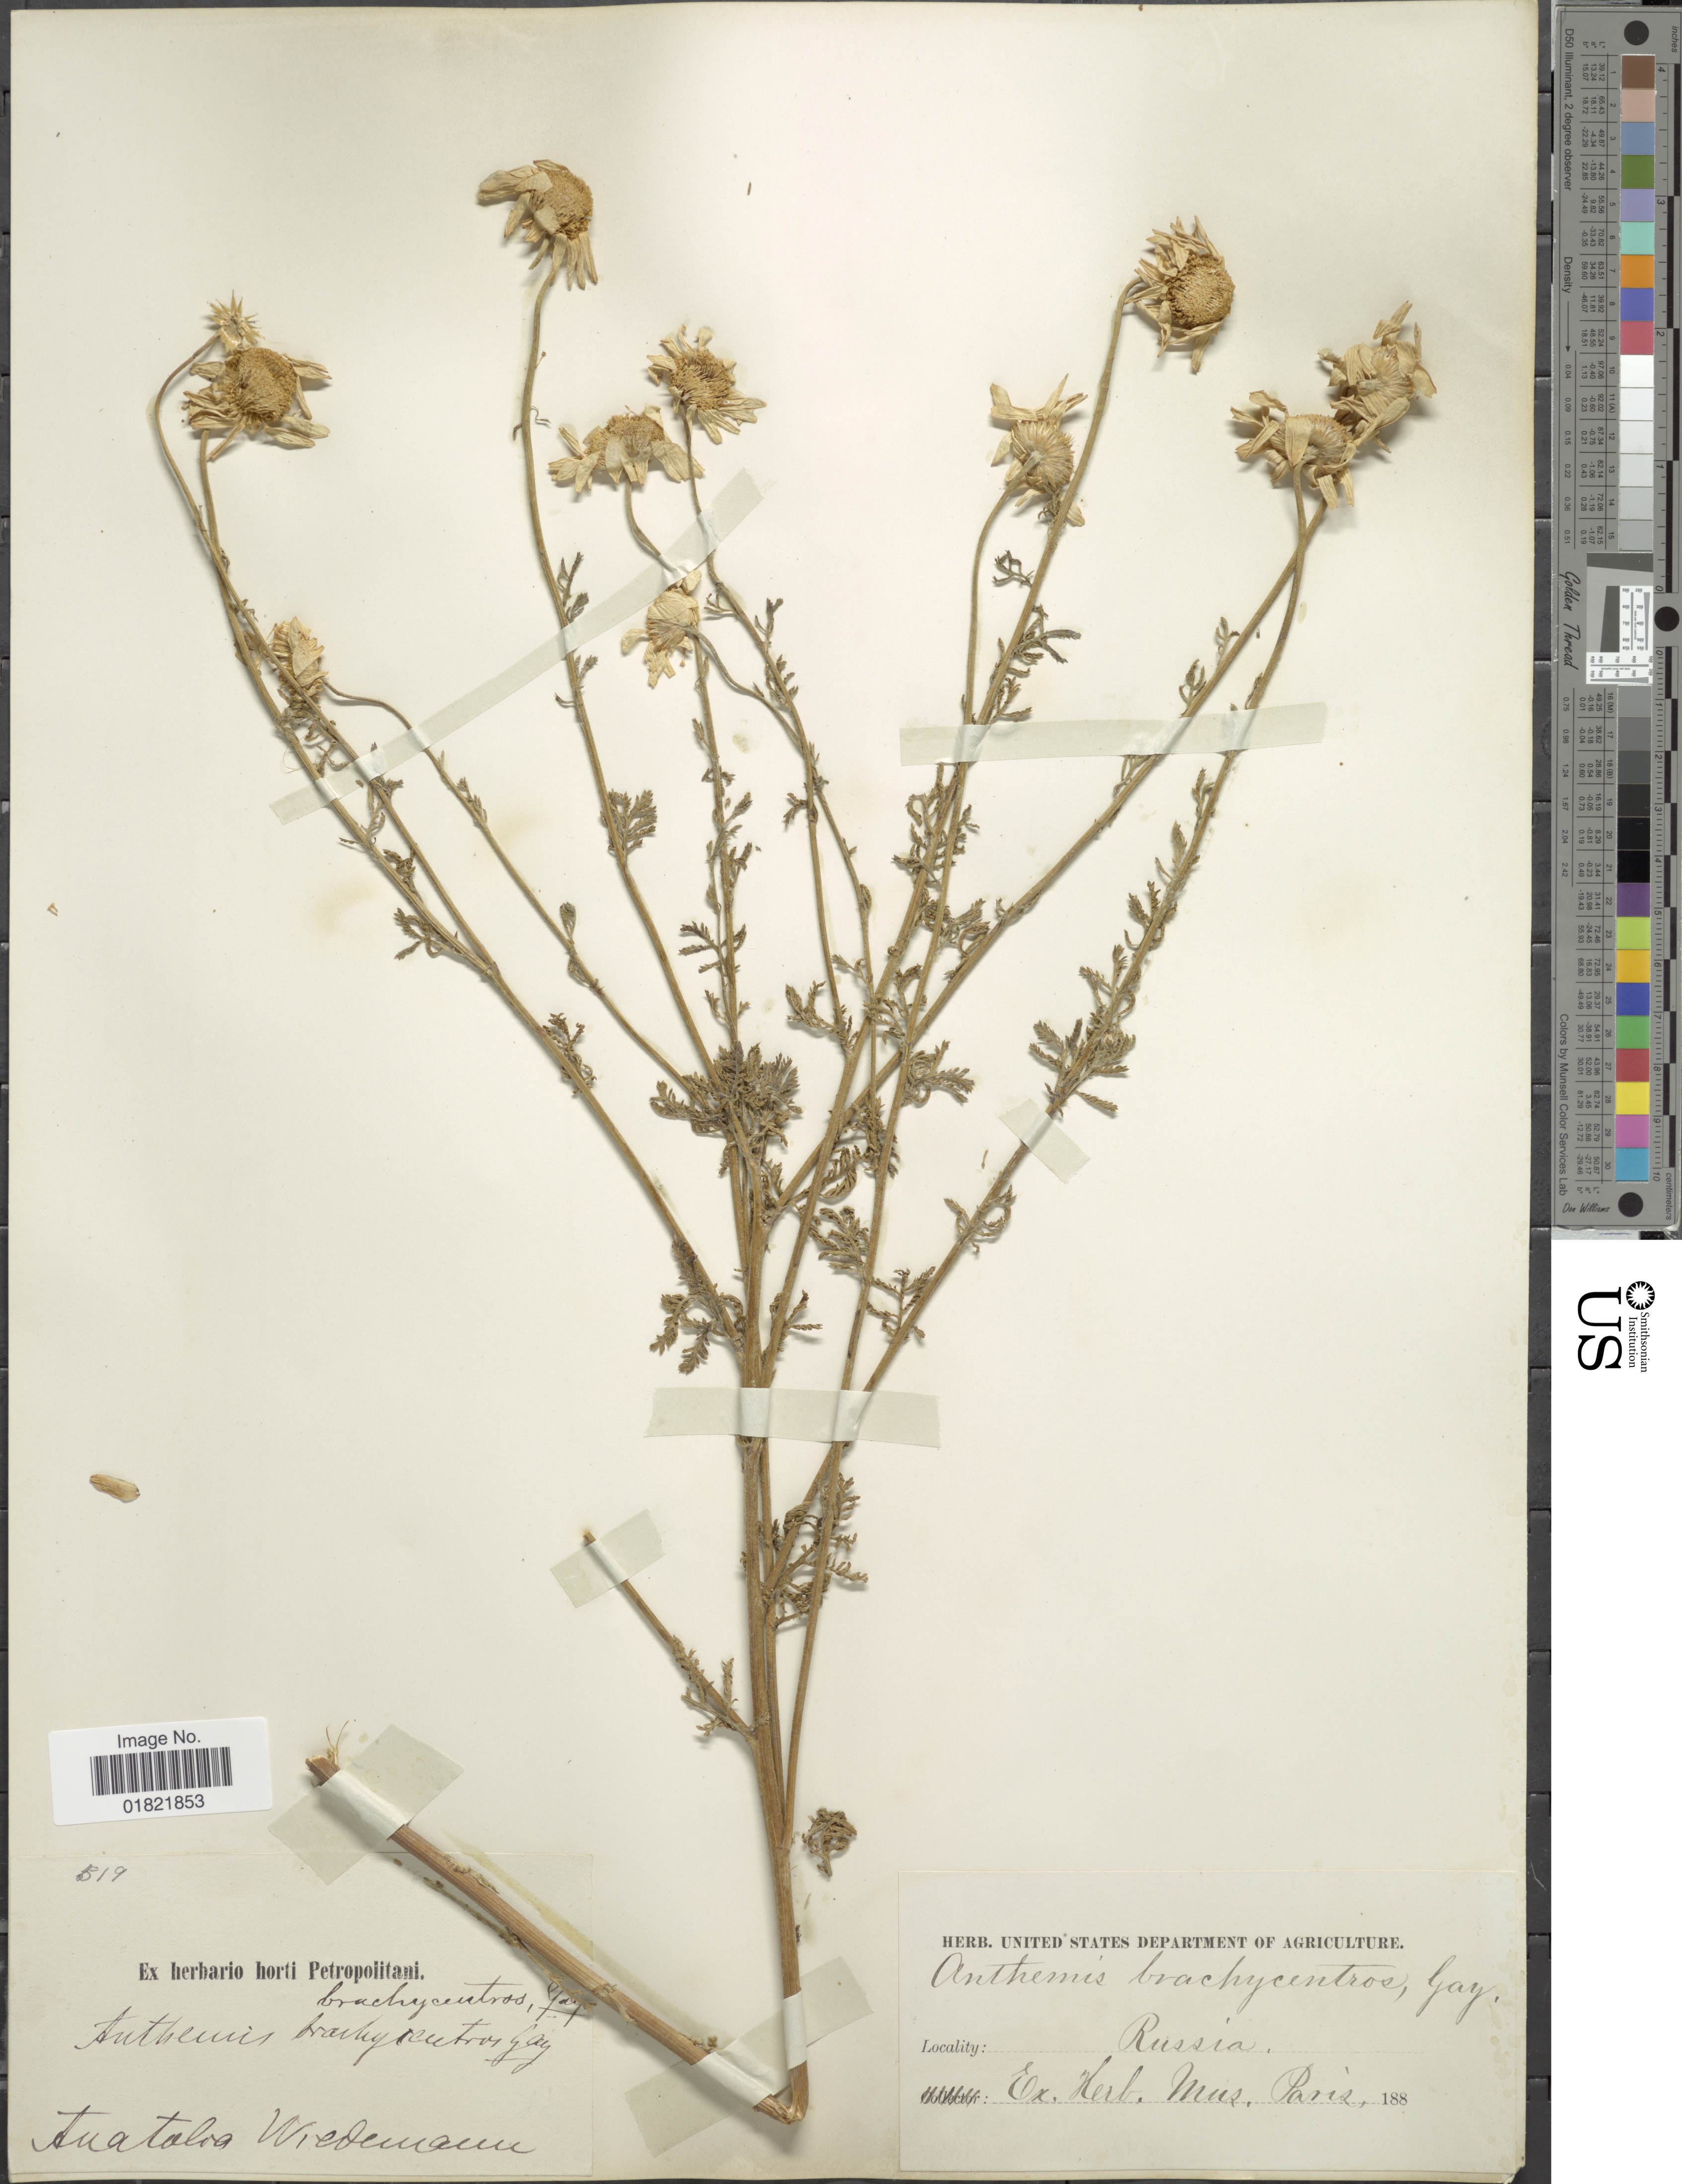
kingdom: Plantae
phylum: Tracheophyta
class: Magnoliopsida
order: Asterales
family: Asteraceae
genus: Anthemis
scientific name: Anthemis brachycentros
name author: J. Gay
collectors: -. Wiedermann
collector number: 319*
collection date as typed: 188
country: Russian Federation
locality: Anatolia, "Russia" [probably Turkey]